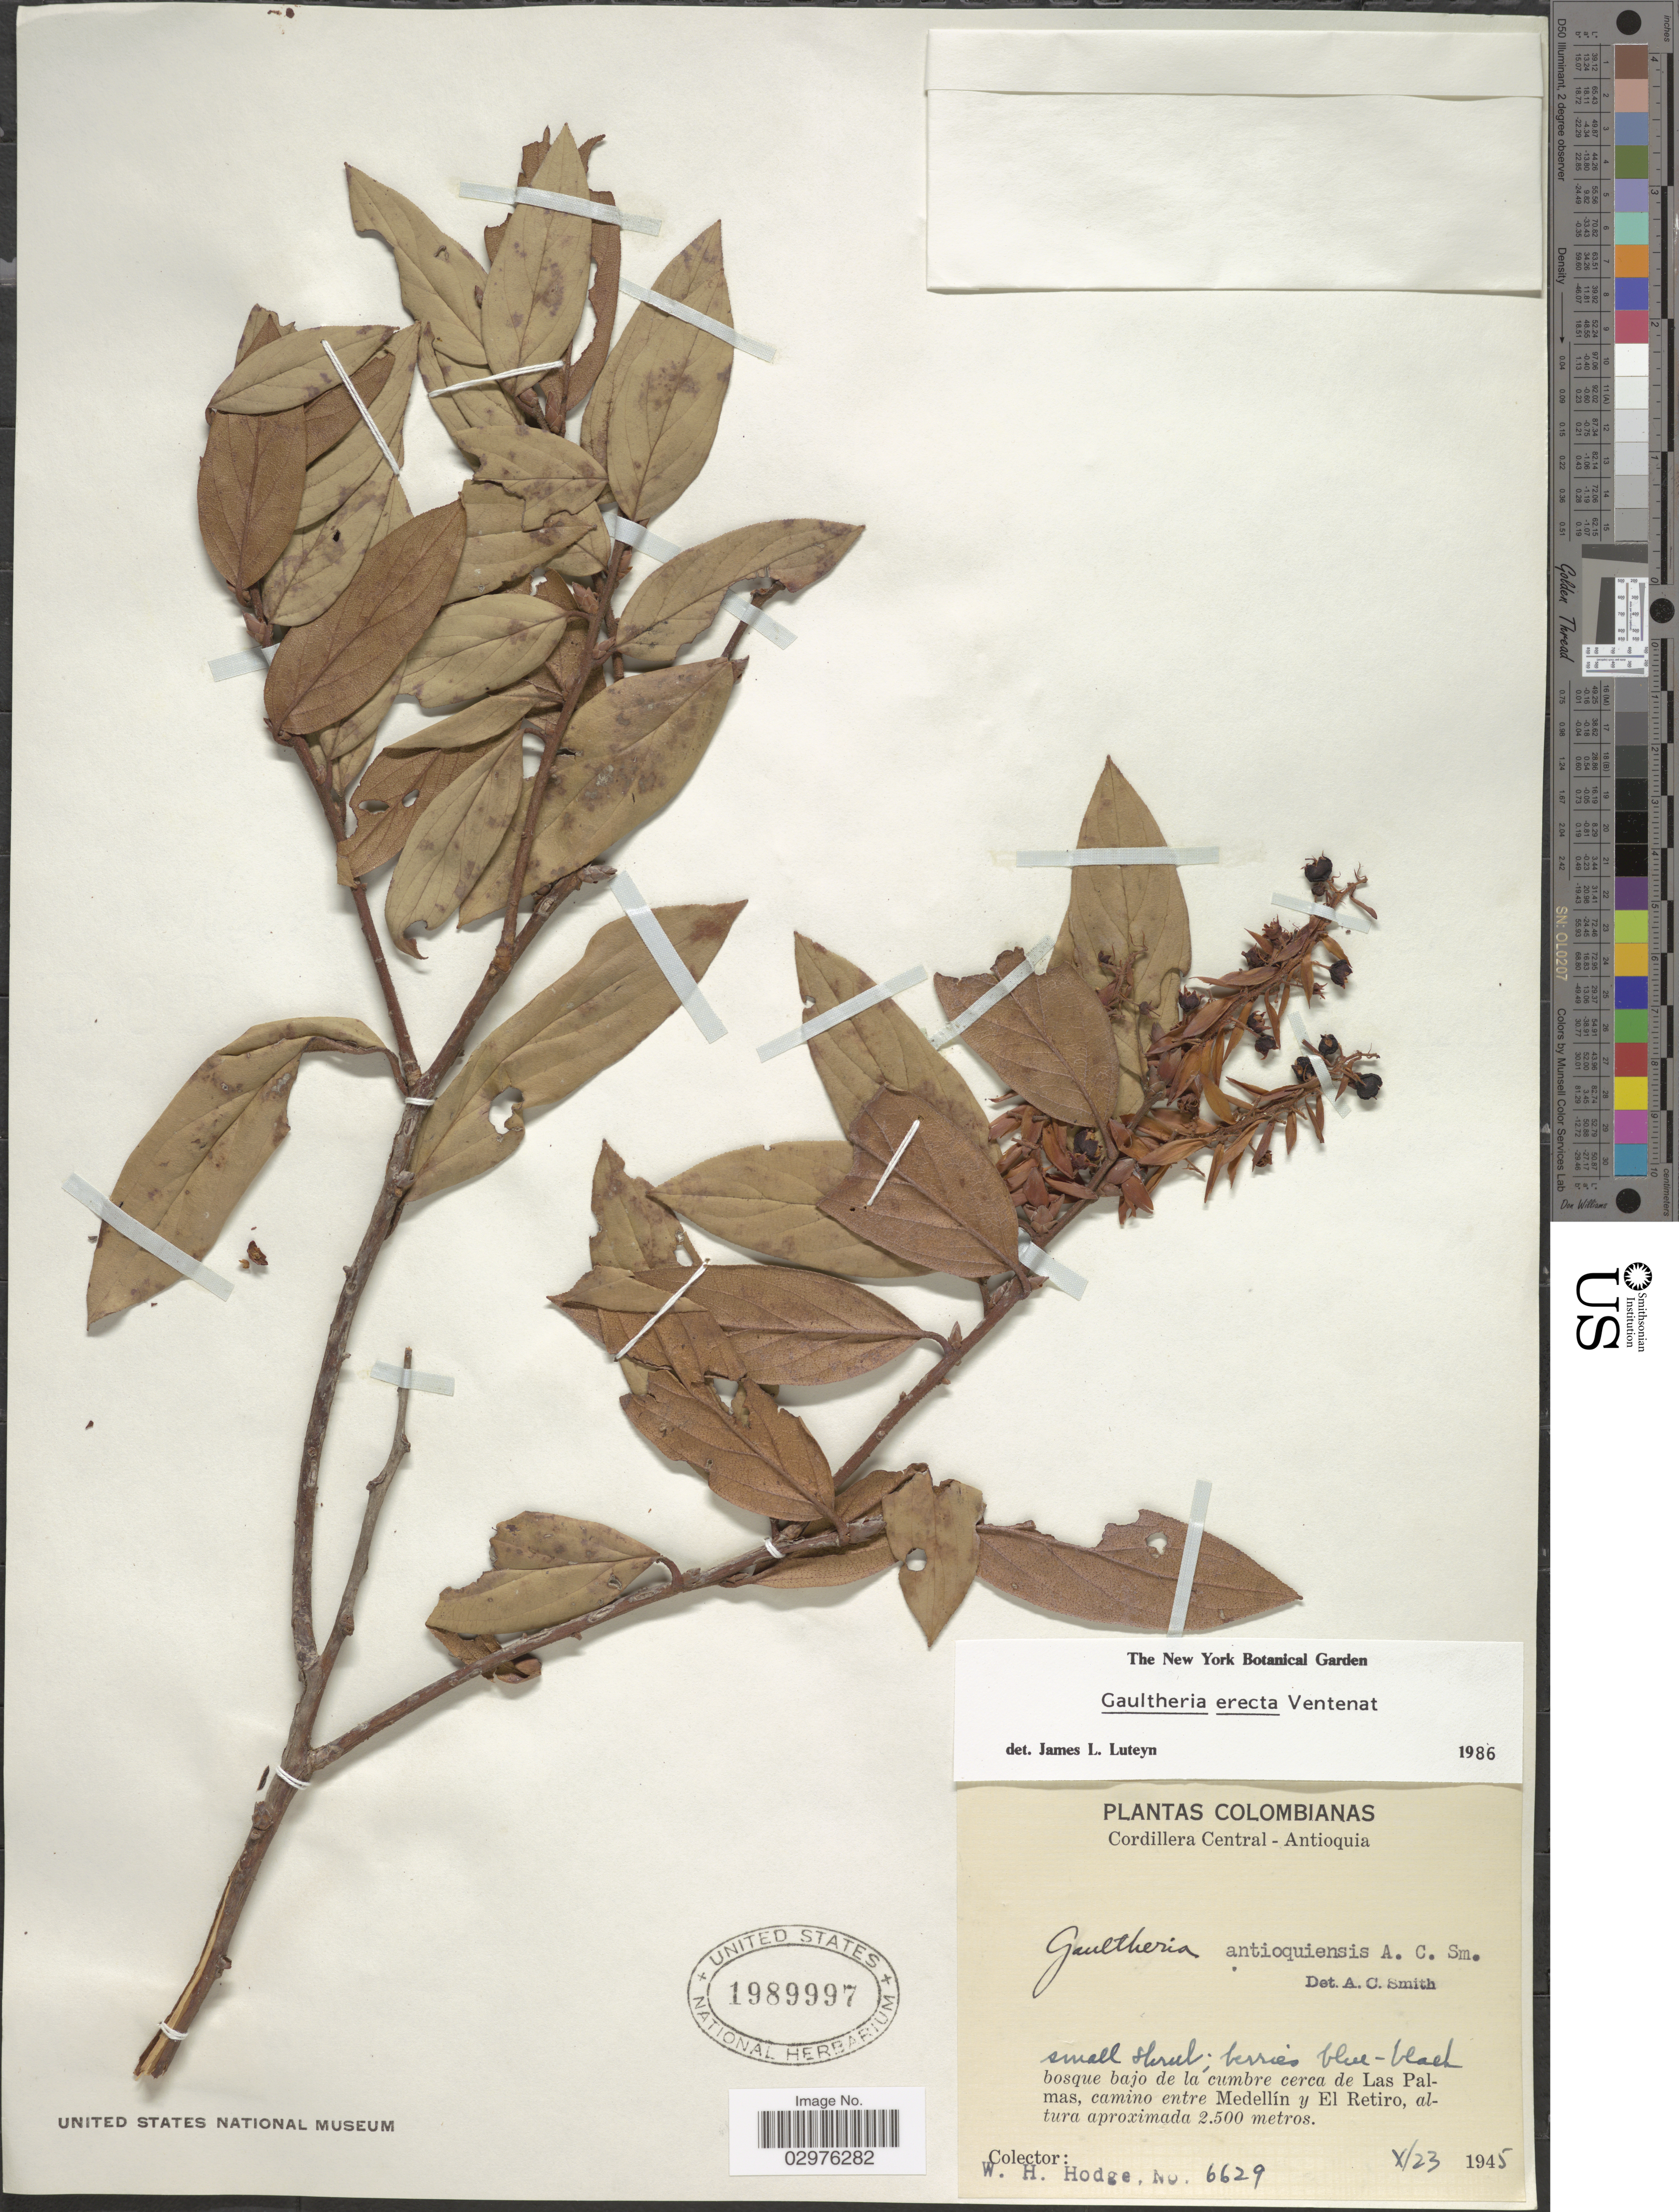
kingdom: Plantae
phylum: Tracheophyta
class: Magnoliopsida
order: Ericales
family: Ericaceae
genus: Gaultheria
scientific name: Gaultheria erecta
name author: Vent.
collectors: W. Hodge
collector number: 6629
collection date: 1945-10-23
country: Colombia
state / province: Antioquia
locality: Cordillera Central - Antioquia. Bosque bajo de la cumbre cerca de Las Palmas, camino entre Medellín y El Retiro.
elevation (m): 2500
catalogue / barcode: US 1989997